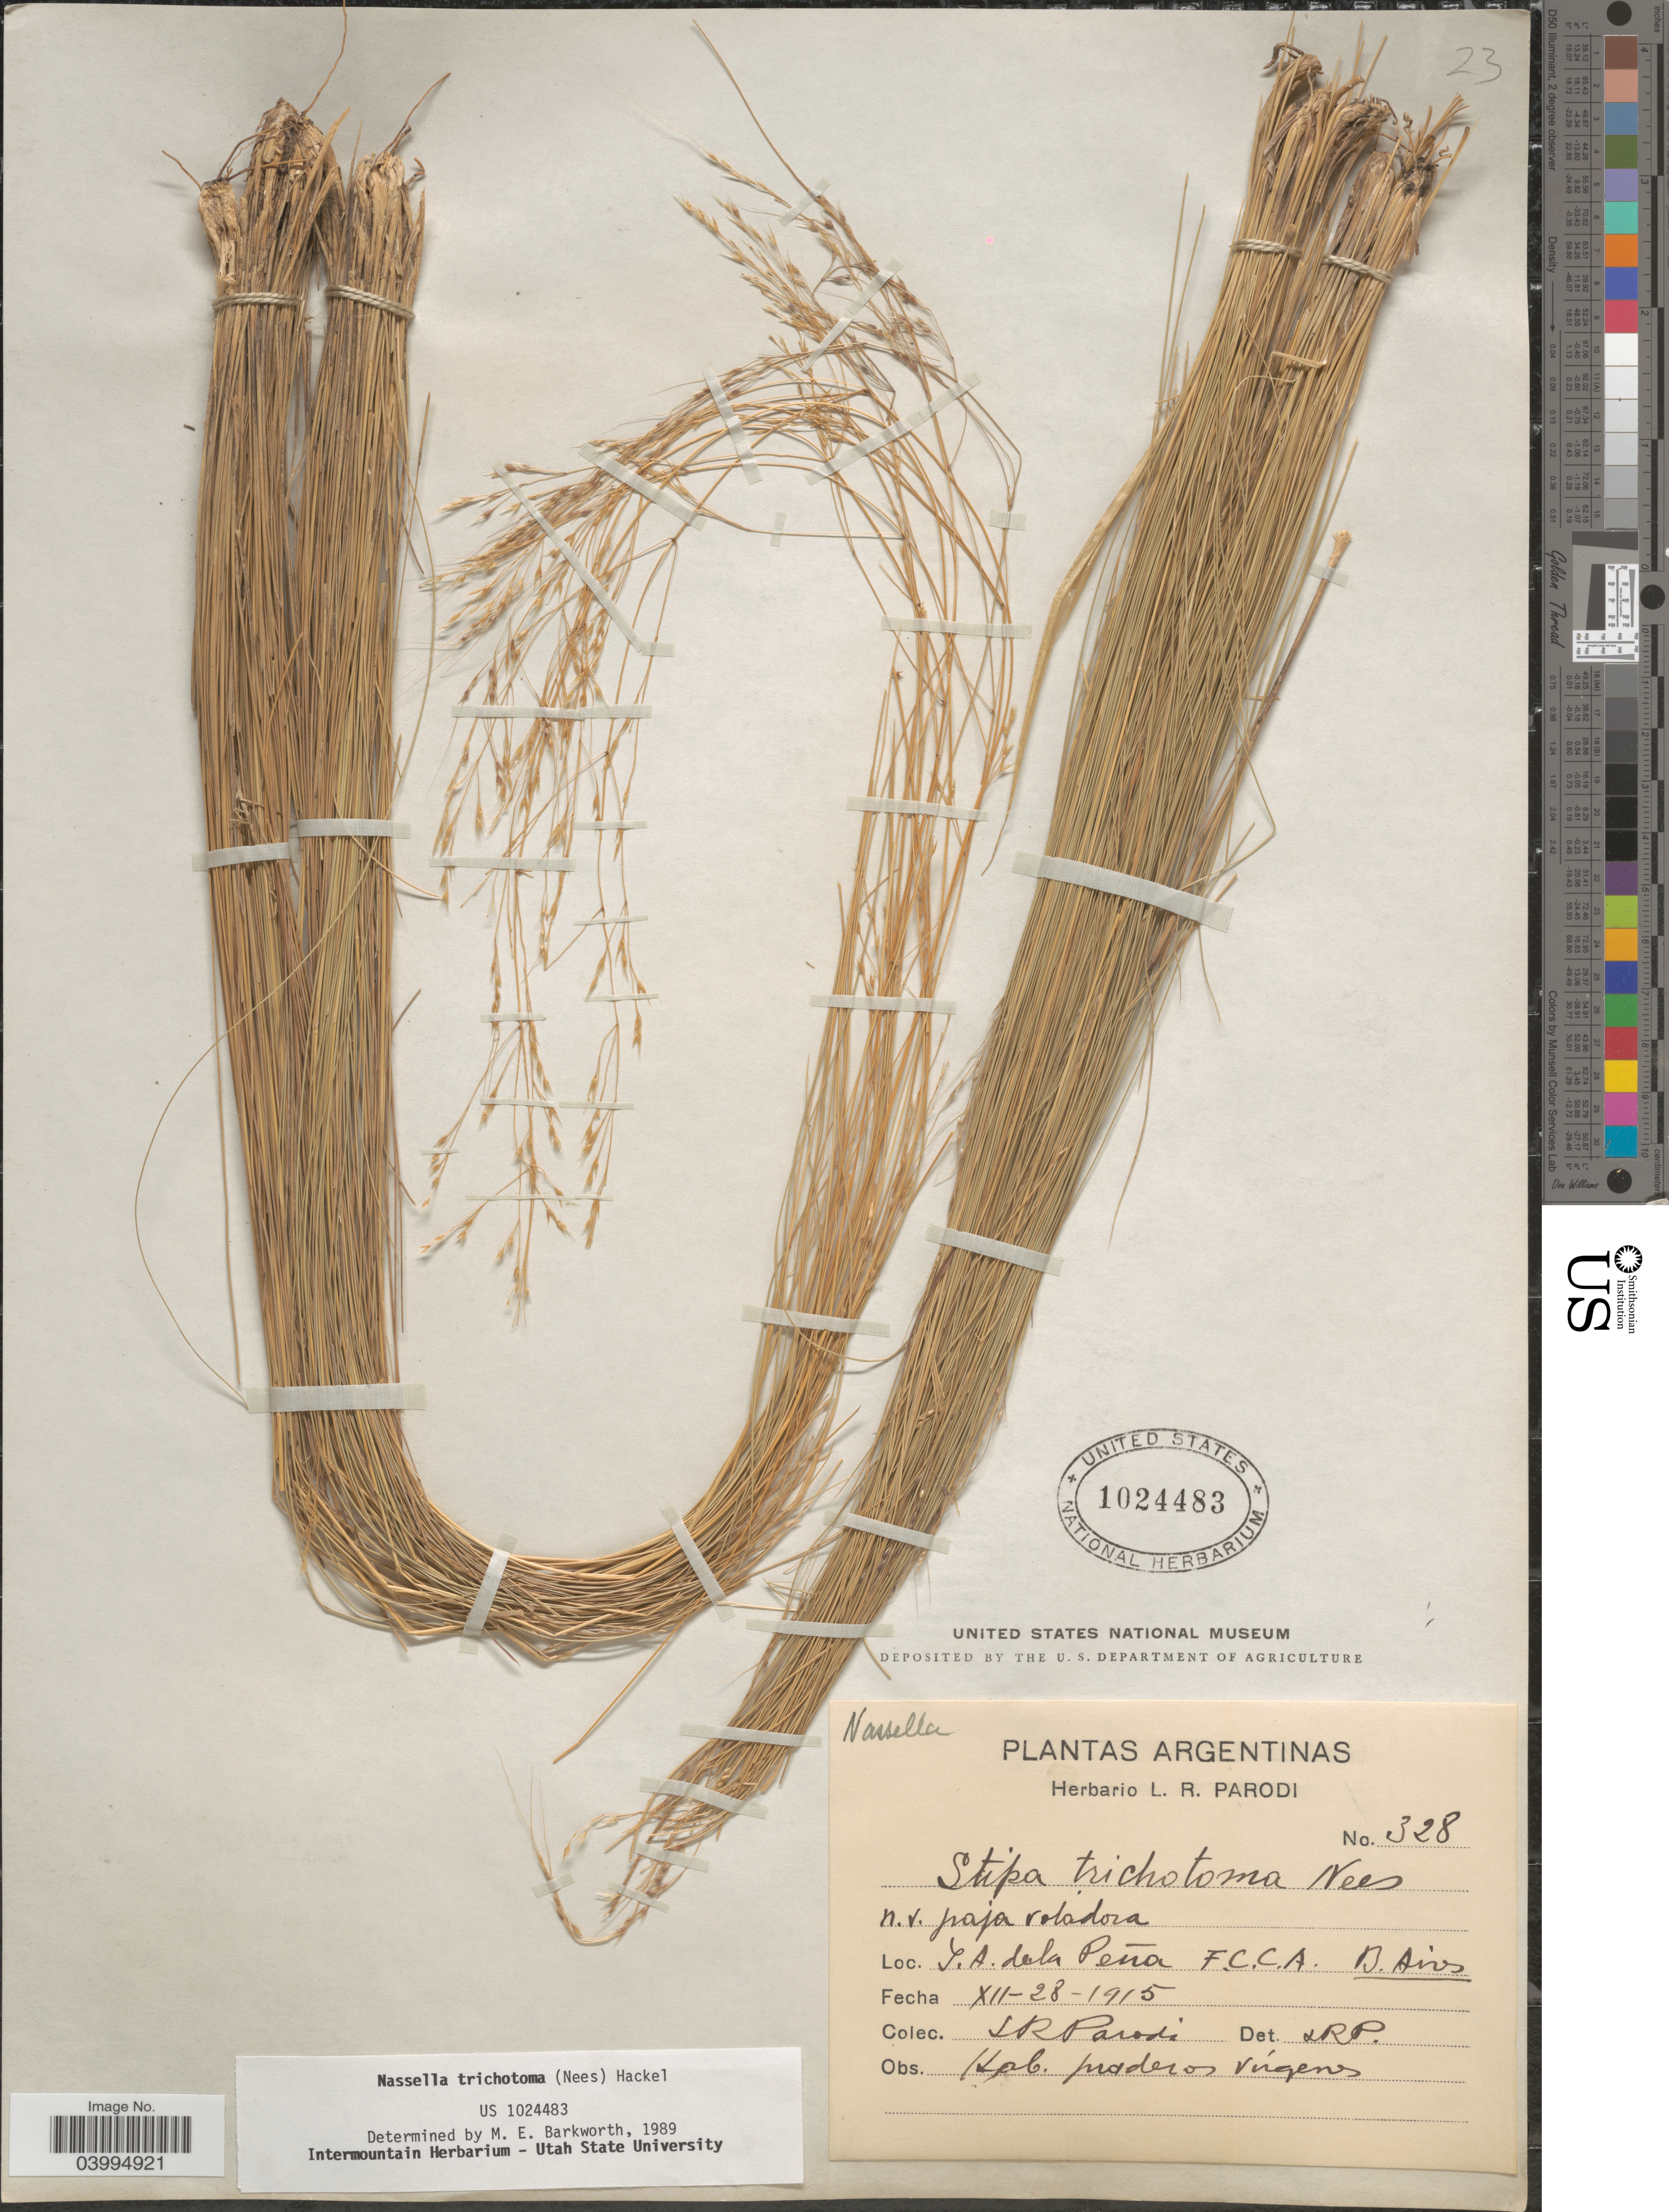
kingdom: Plantae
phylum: Tracheophyta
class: Liliopsida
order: Poales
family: Poaceae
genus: Nassella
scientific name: Nassella trichotoma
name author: (Ness) Hack. ex Arechav.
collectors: L. R. Parodi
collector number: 328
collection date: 1915-12-28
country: Argentina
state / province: Buenos Aires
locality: S.A. de la Peña F.C.C.A. B.Aires.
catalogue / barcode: US 1024483